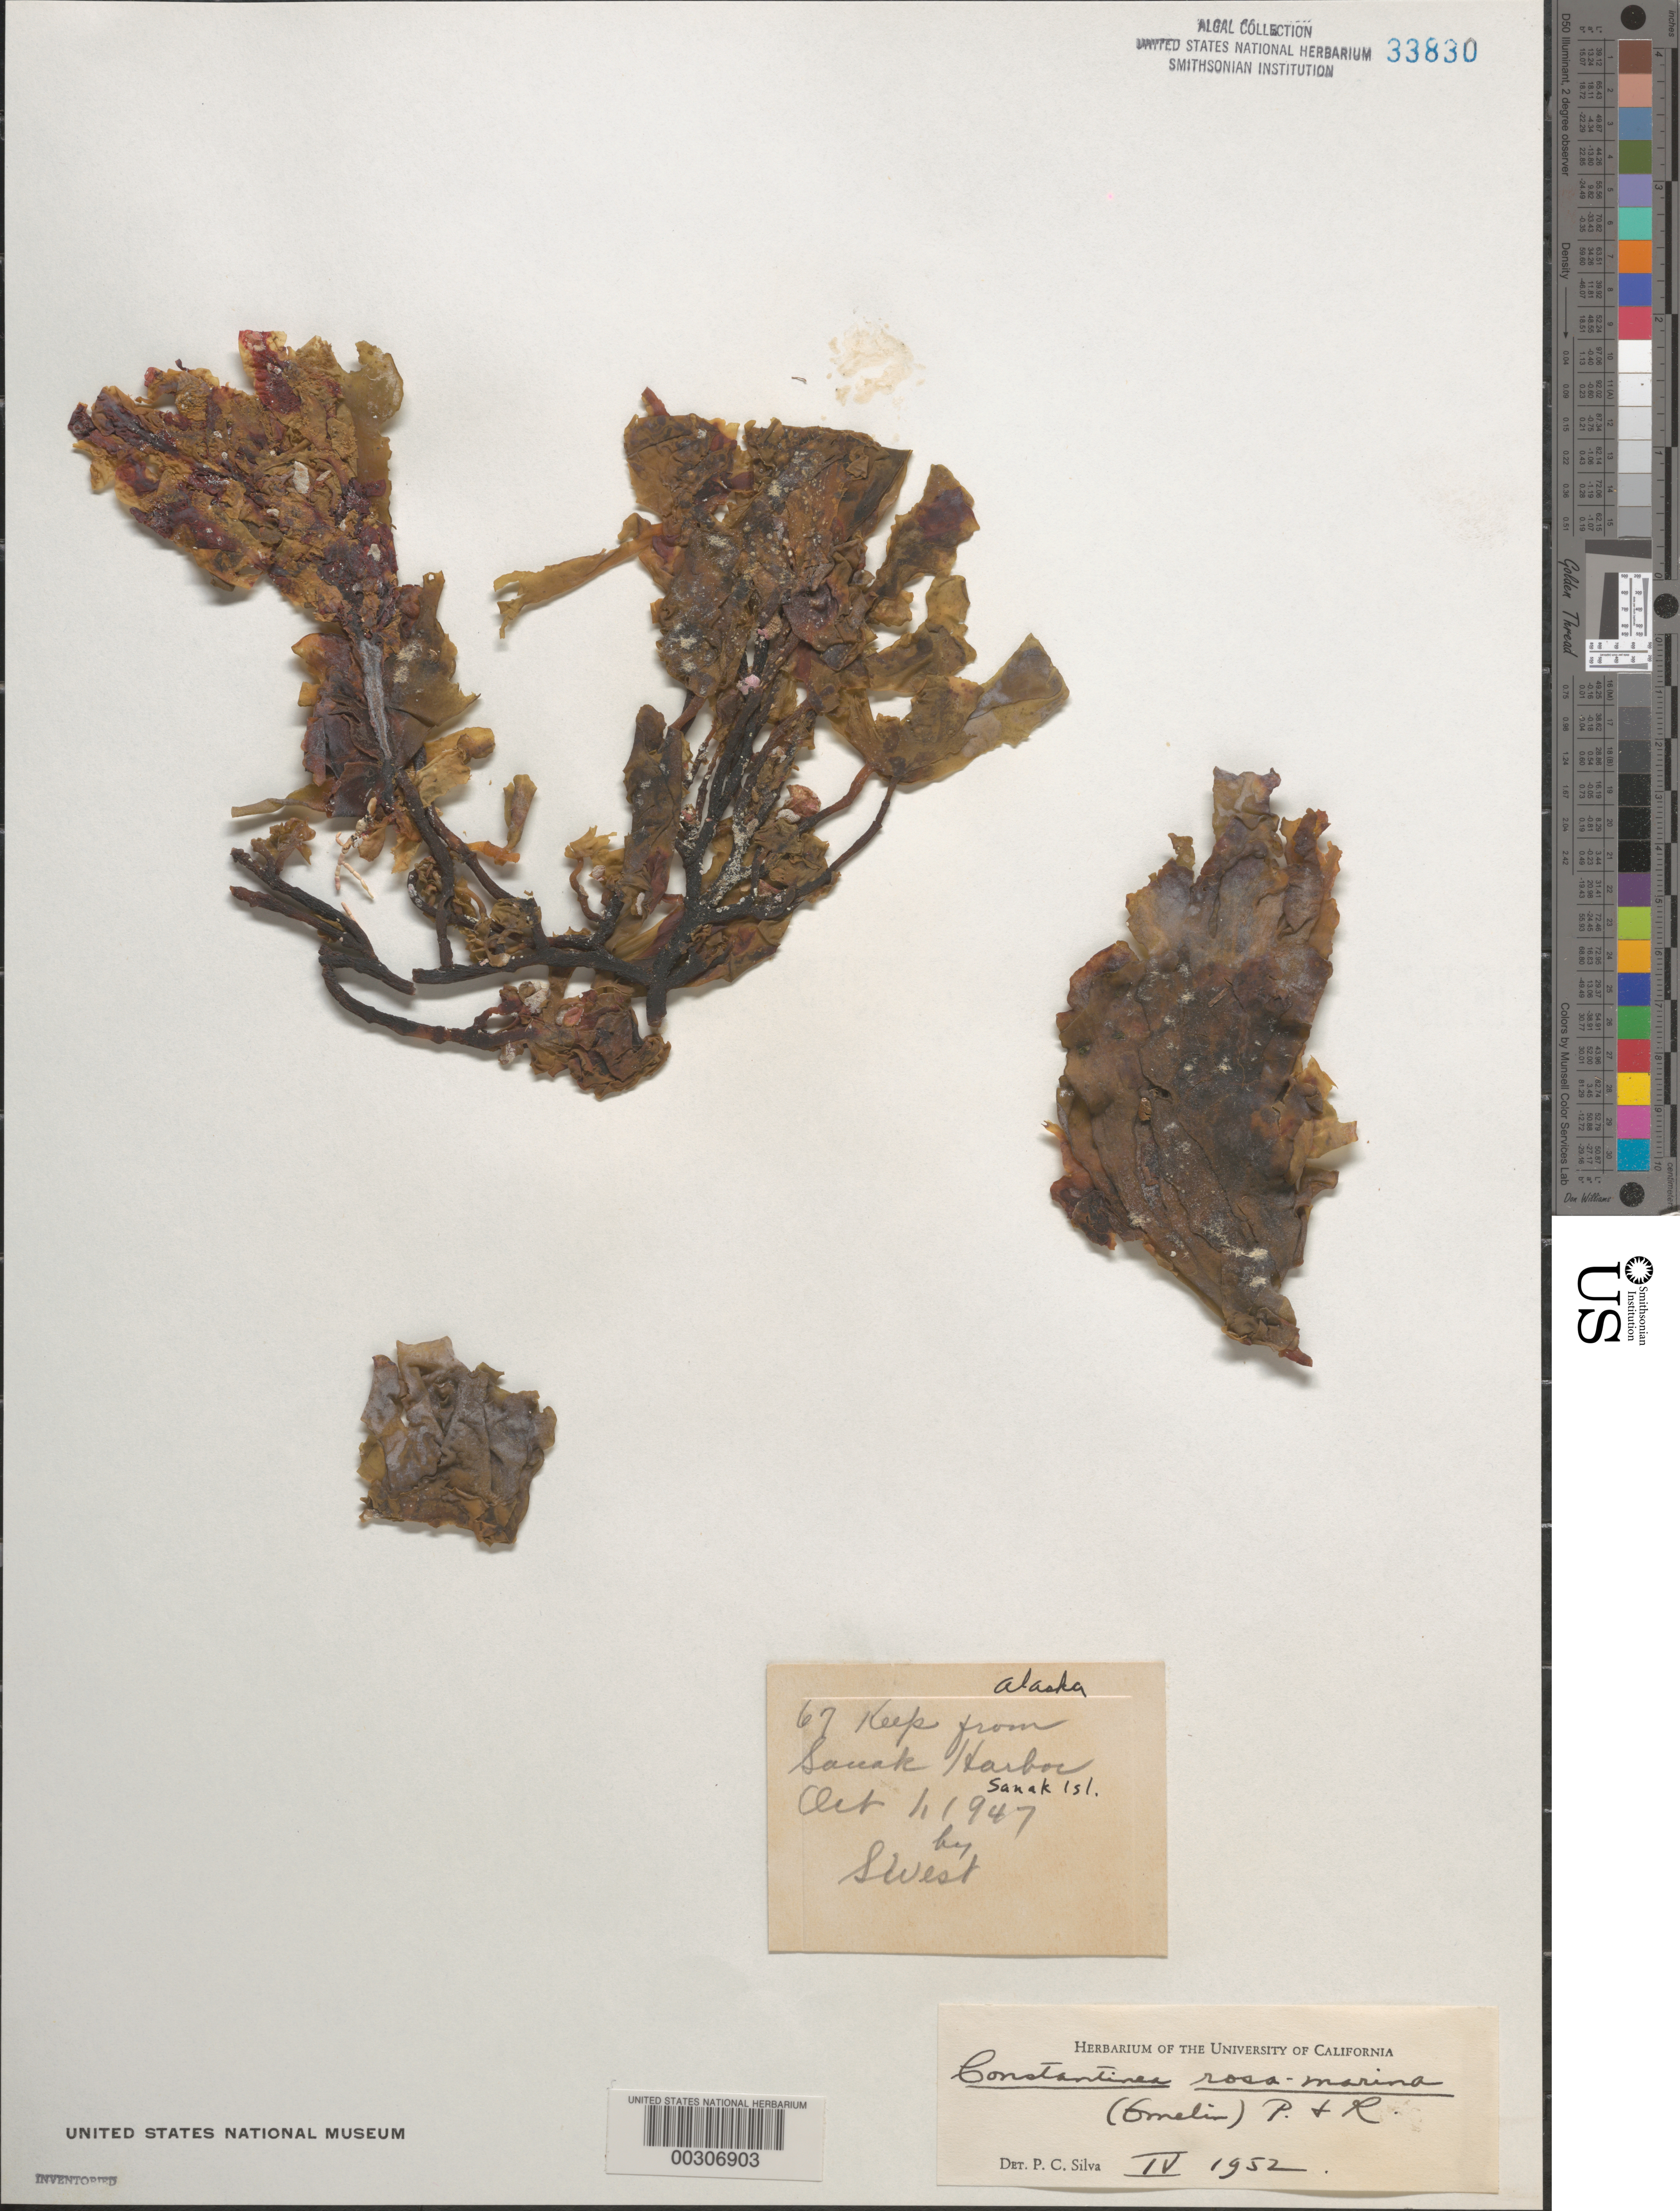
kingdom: Plantae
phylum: Rhodophyta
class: Florideophyceae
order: Gigartinales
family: Dumontiaceae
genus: Constantinea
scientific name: Constantinea rosa-marina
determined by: Silva, P. C.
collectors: S. R. West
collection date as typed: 01 Oct 1947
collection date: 1947-10-01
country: United States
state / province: Alaska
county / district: Aleutian Islands Division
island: Sanak Island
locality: Sanak Harbor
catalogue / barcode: US 33830